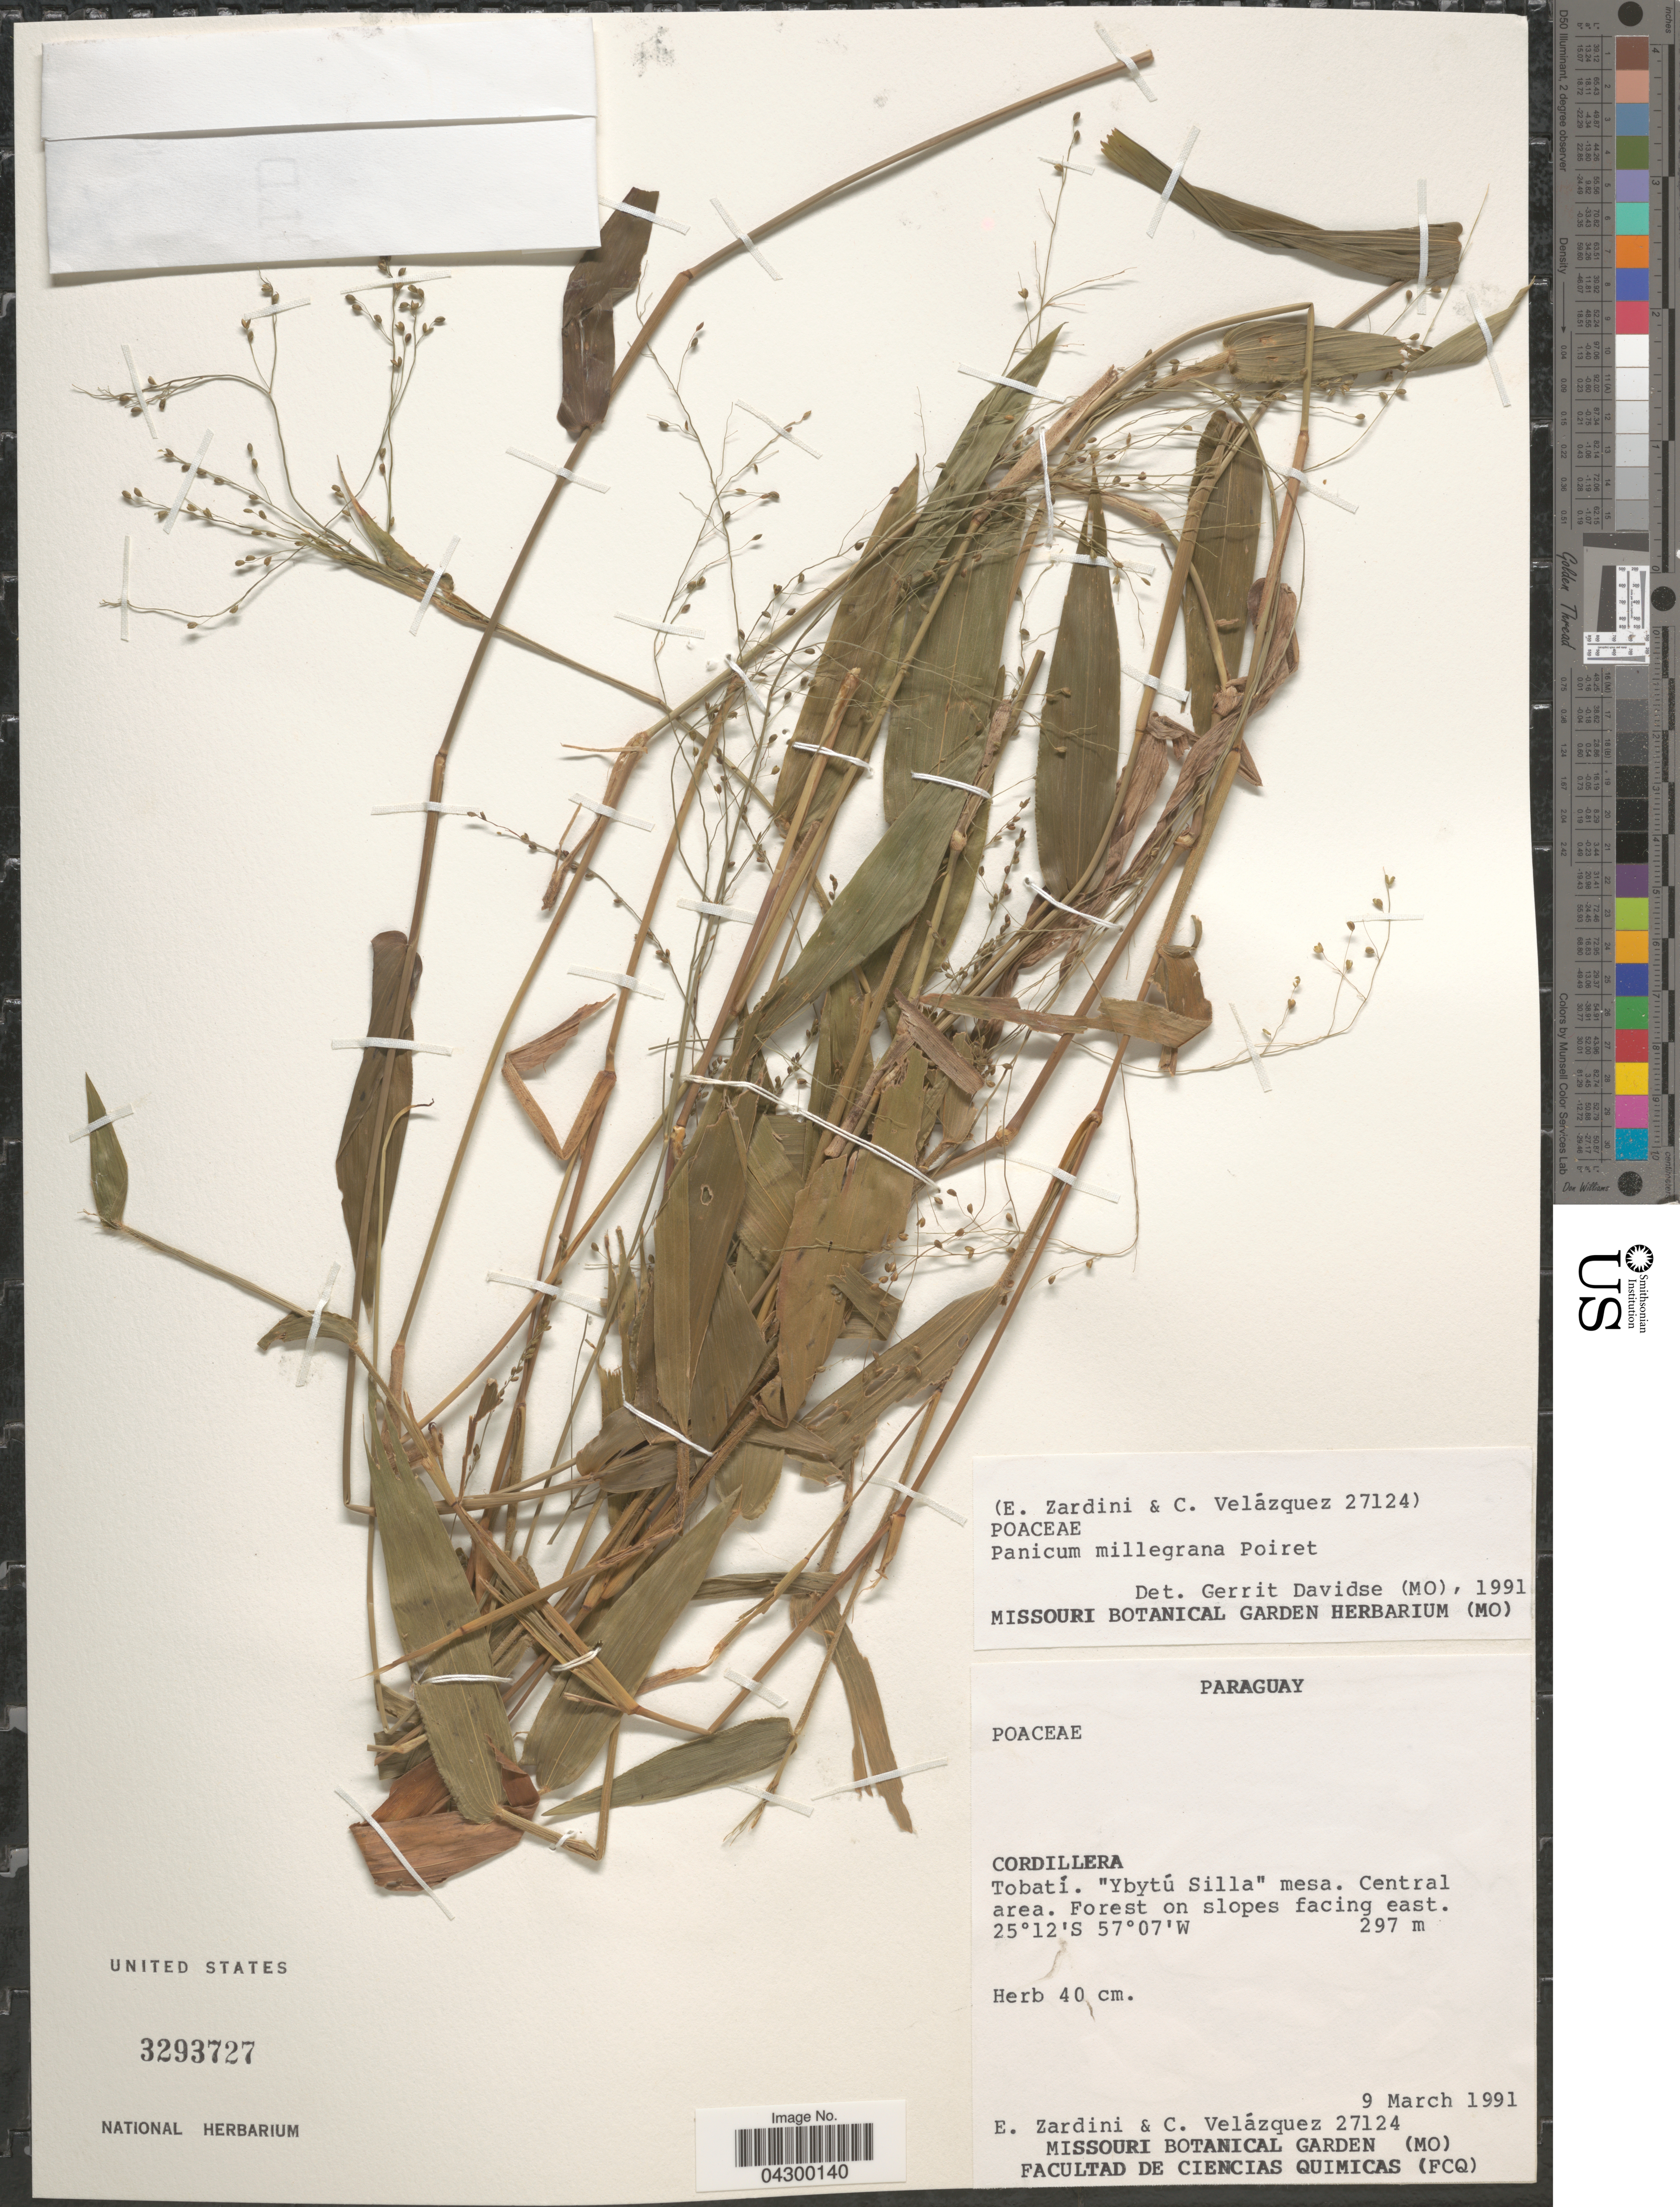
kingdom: Plantae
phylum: Tracheophyta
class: Liliopsida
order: Poales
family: Poaceae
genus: Panicum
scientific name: Panicum millegrana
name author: Poir.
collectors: E. Zardini & C. Velázquez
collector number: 27124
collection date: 1991-03-09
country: Paraguay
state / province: Cordillera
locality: Tobatí. "Ybutú Silla" mesa. Central area. Forest on slopes facing east.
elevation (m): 297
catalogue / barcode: US 3293727